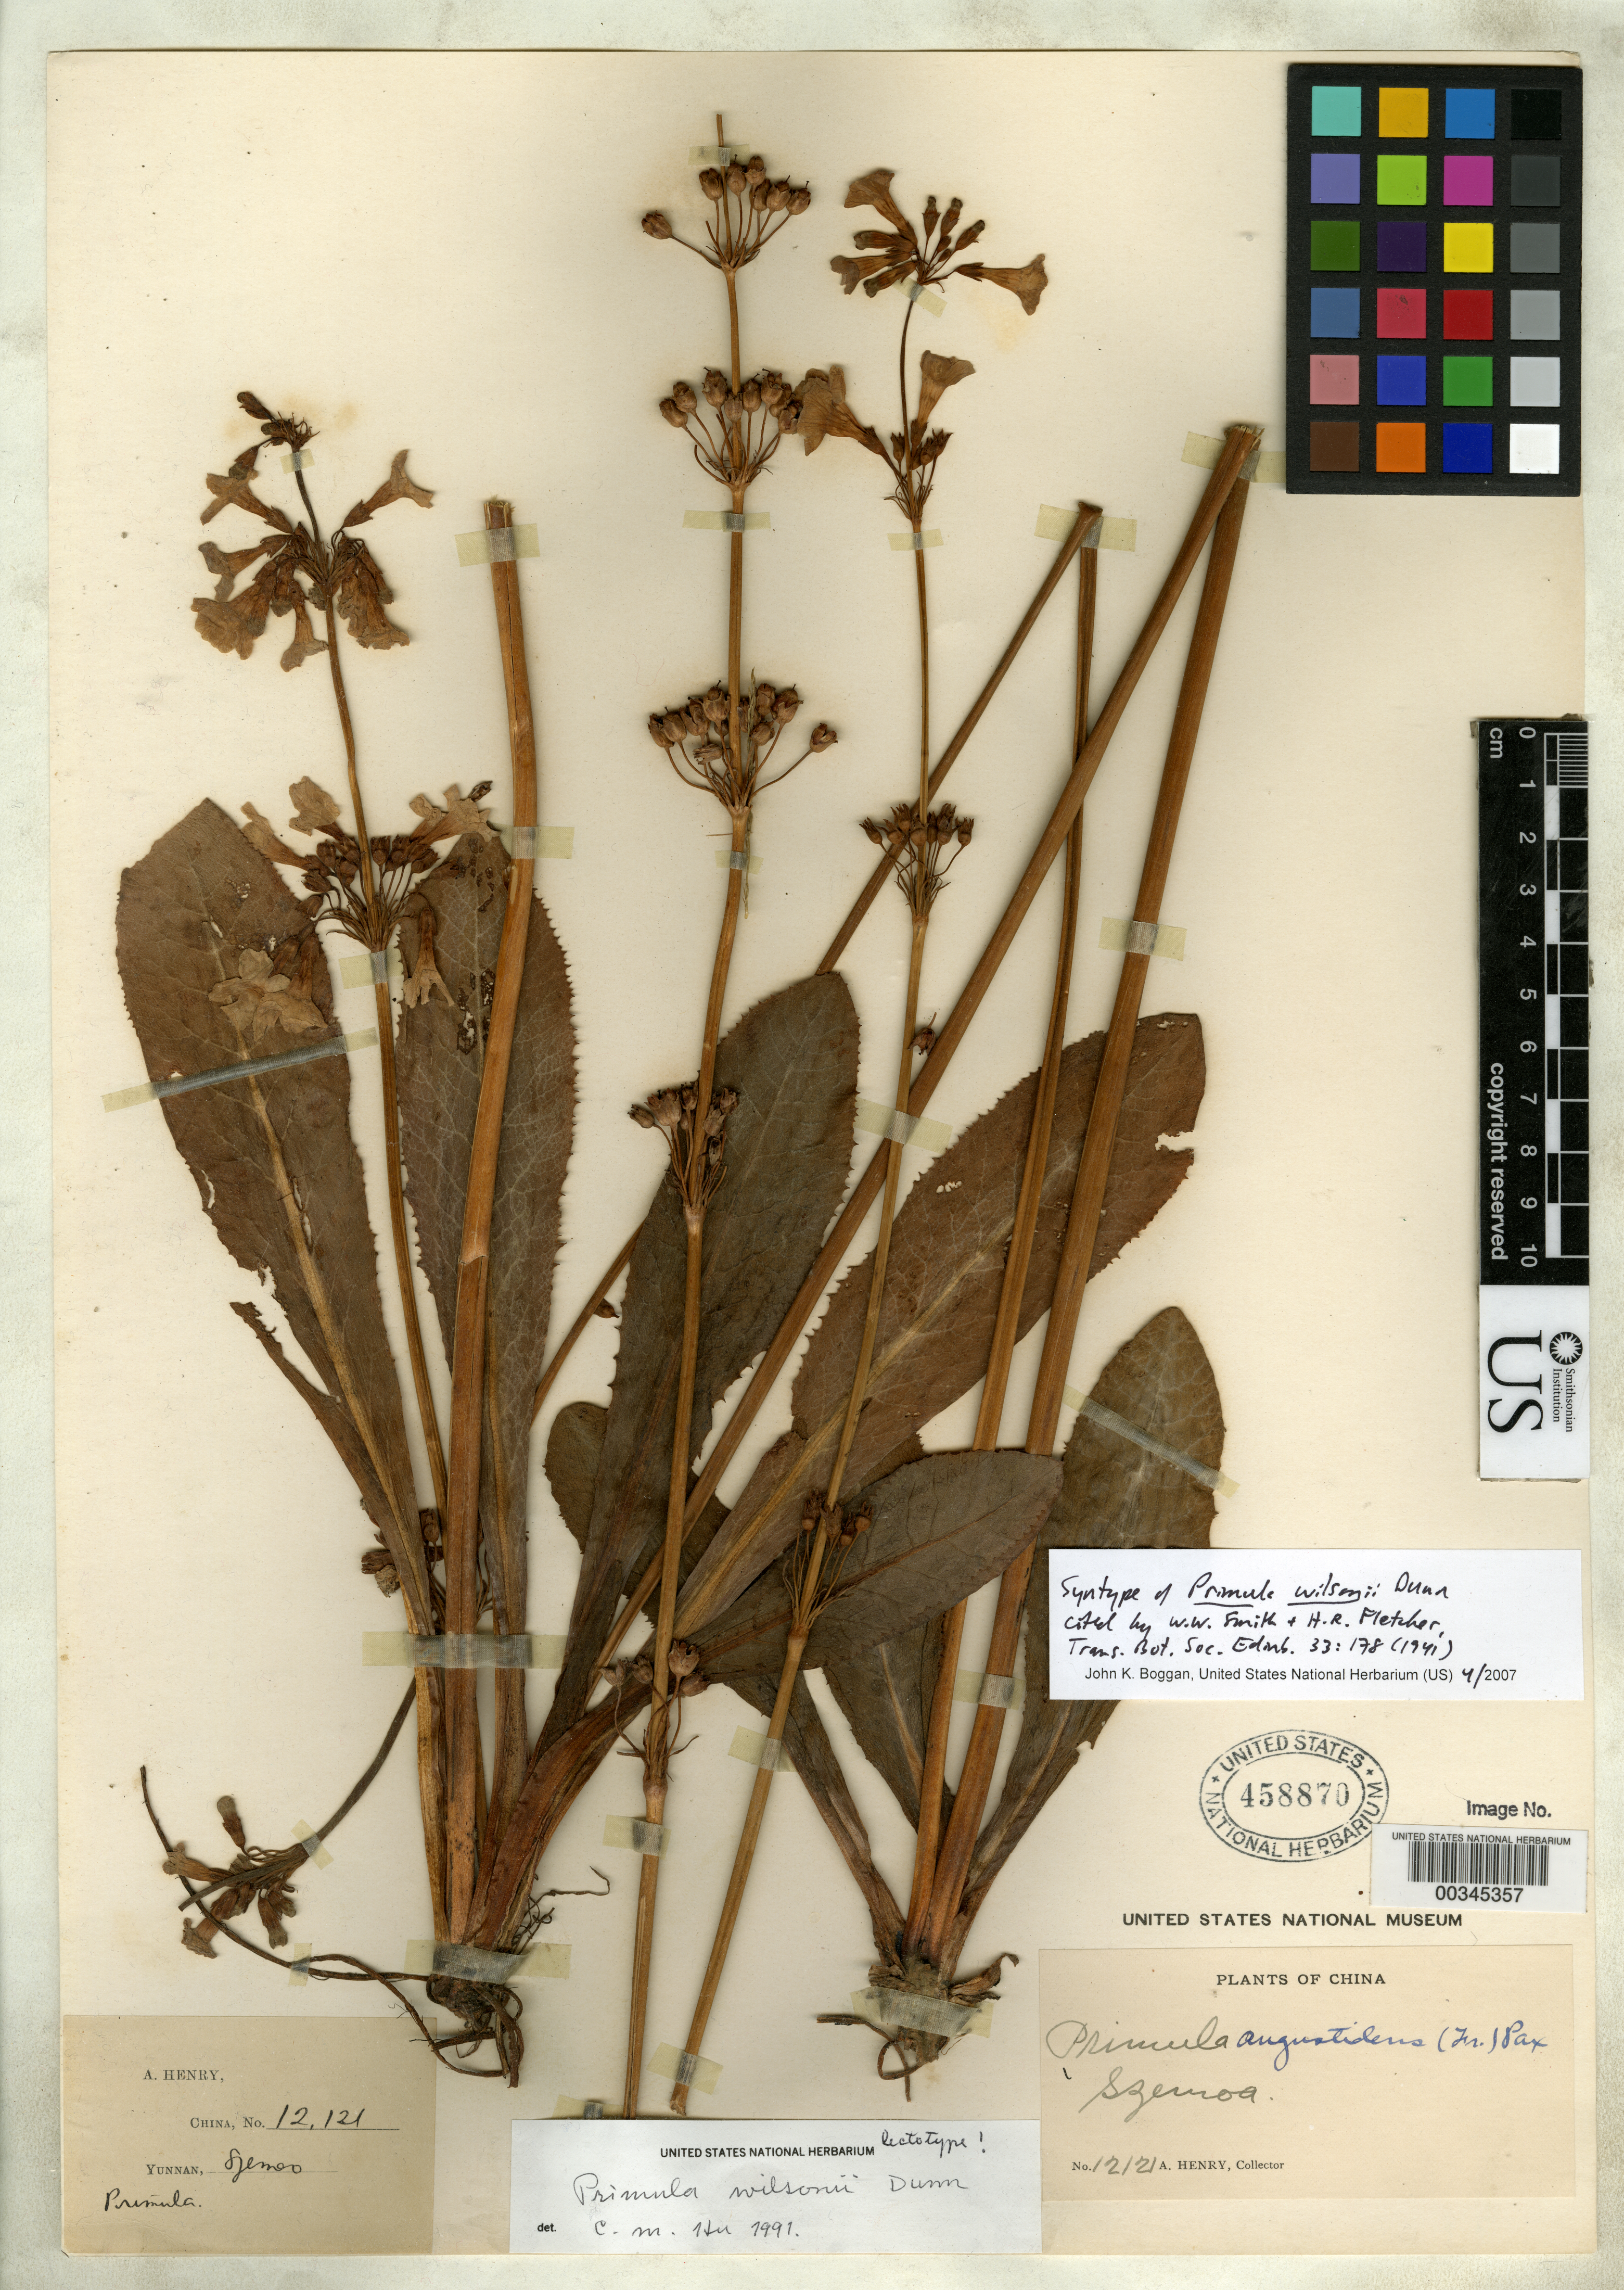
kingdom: Plantae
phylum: Tracheophyta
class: Magnoliopsida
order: Ericales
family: Primulaceae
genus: Primula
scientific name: Primula wilsonii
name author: Dunn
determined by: Hu, C. M.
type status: Syntype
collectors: A. Henry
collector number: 12121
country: China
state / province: Yunnan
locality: Szemoa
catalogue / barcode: US 458870